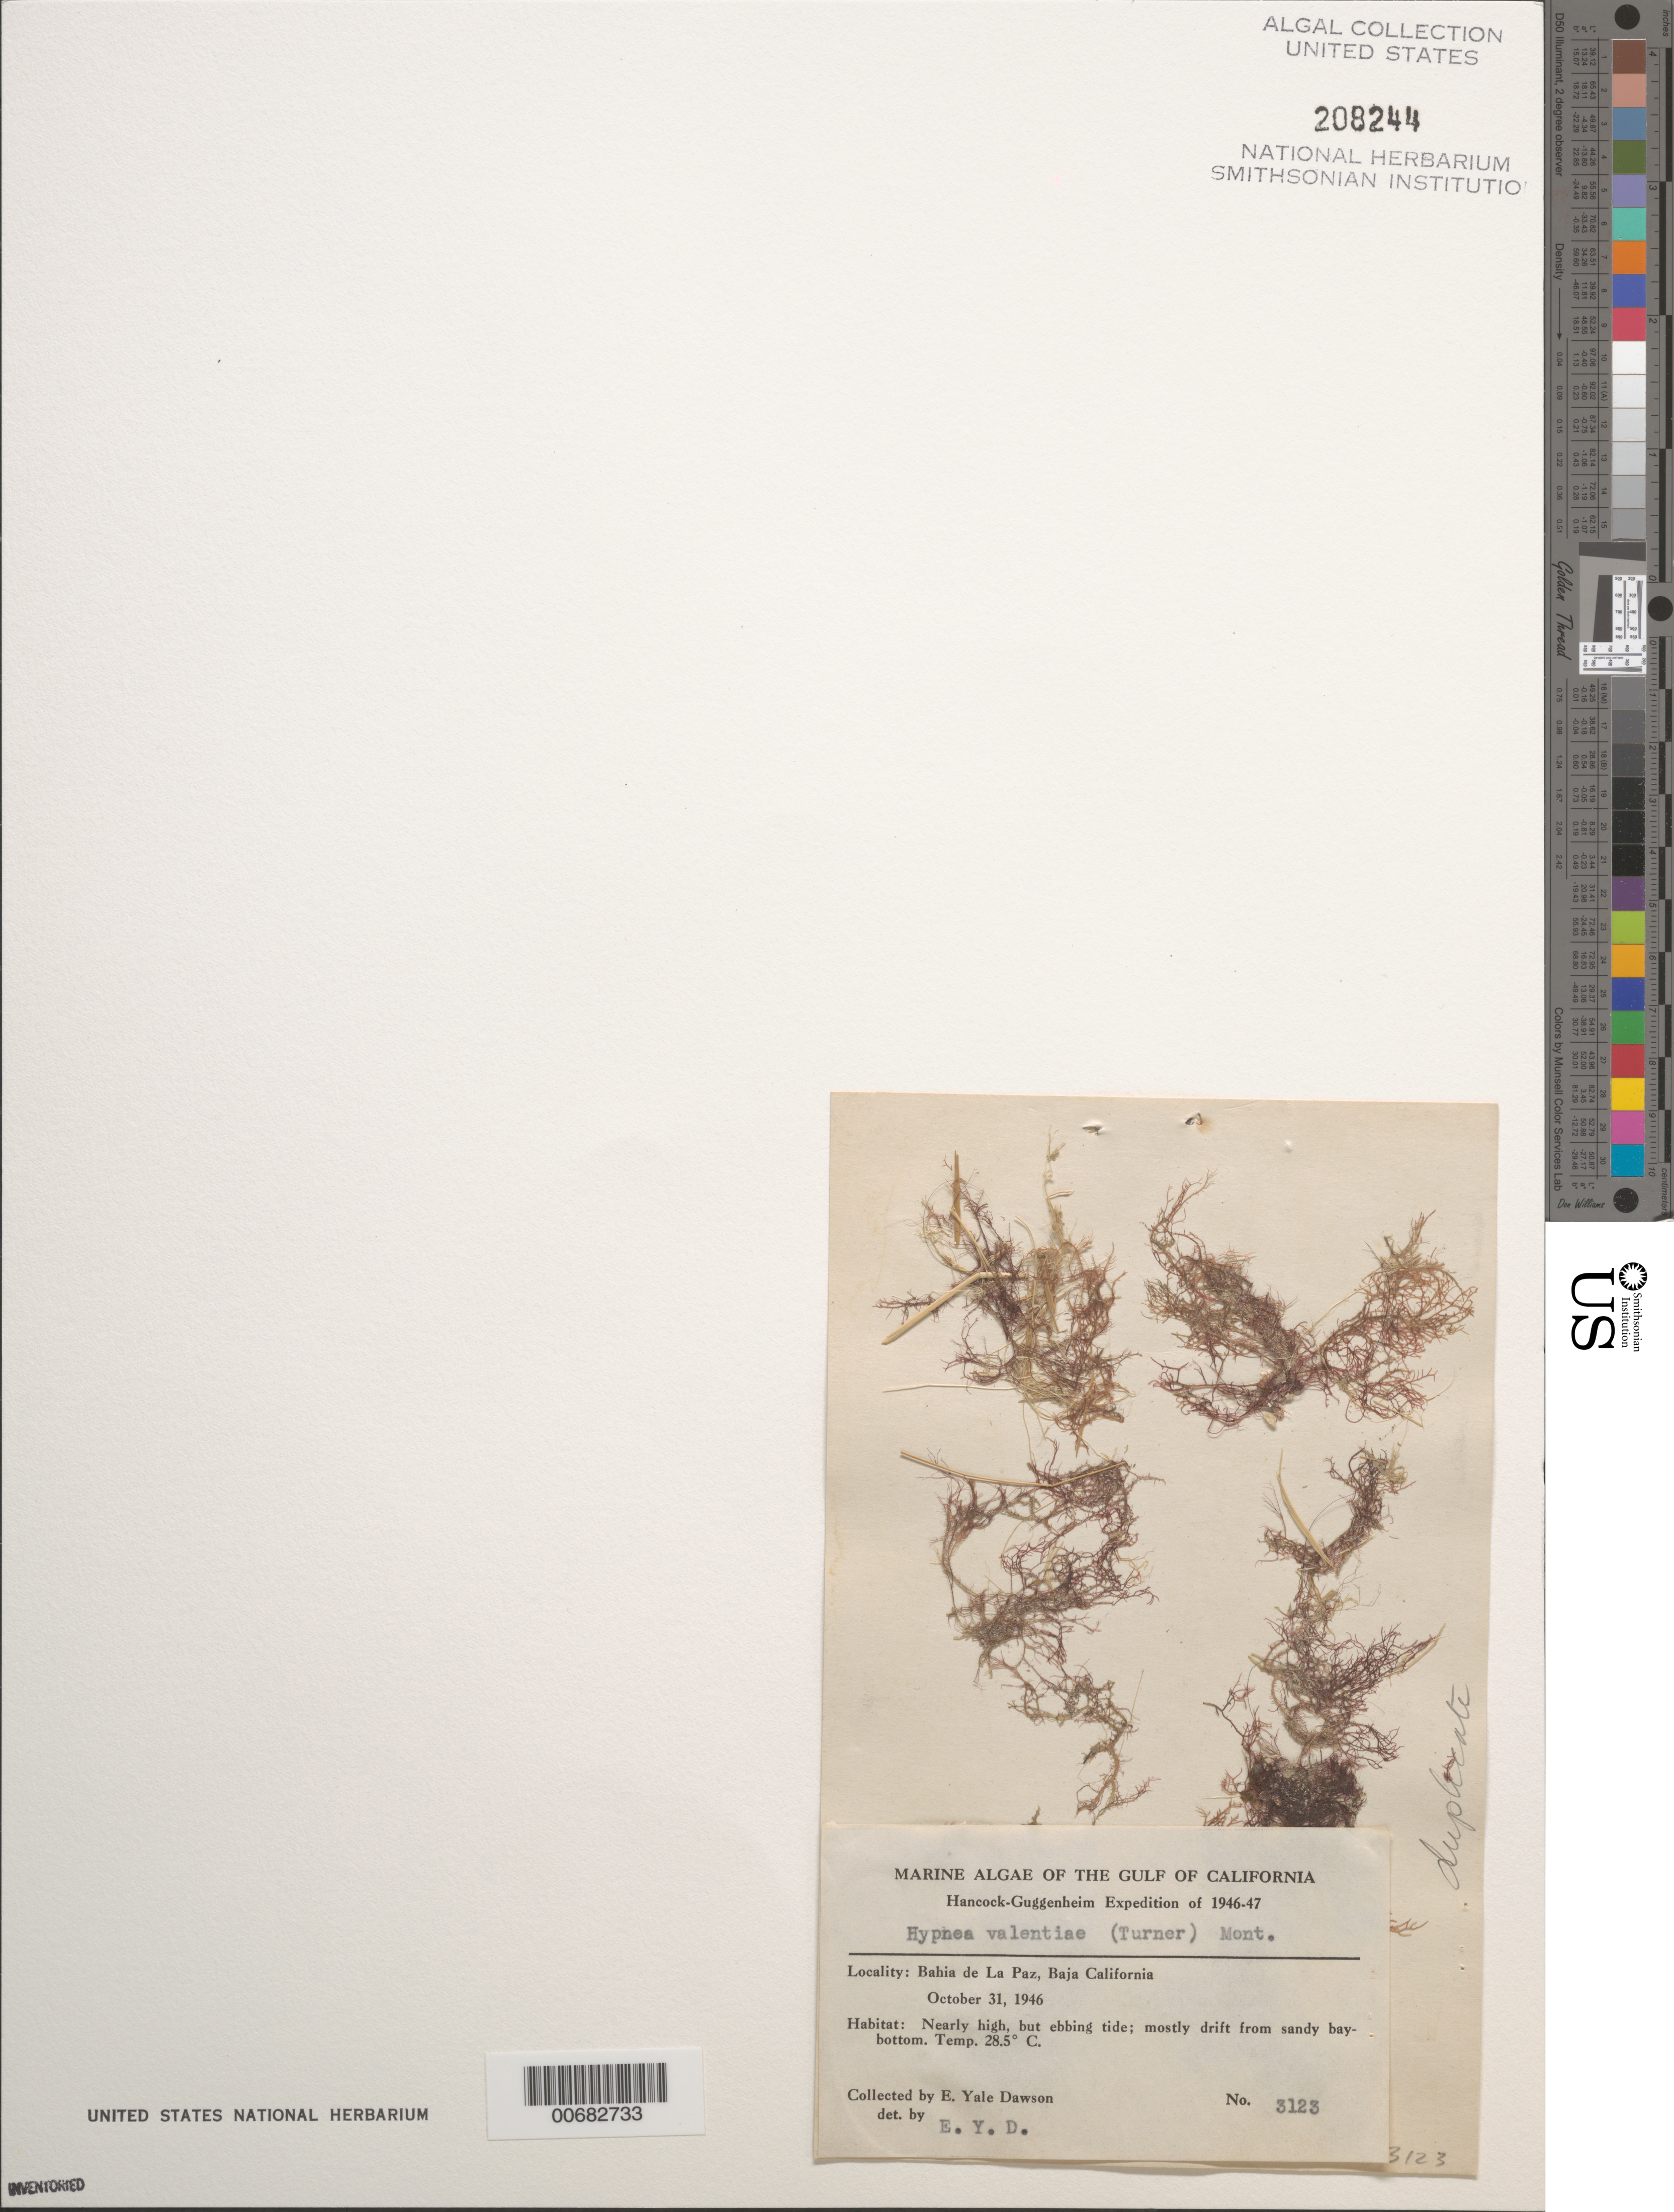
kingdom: Plantae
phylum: Rhodophyta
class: Florideophyceae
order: Gigartinales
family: Cystocloniaceae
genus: Hypnea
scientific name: Hypnea valentiae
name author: (Turner) Mont.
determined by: Dawson, E. Y.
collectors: E. Y. Dawson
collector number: EYD 3123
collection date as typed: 31 Oct 1946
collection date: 1946-10-31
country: Mexico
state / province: Baja California Sur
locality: Bahia de La Paz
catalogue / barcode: US 208244